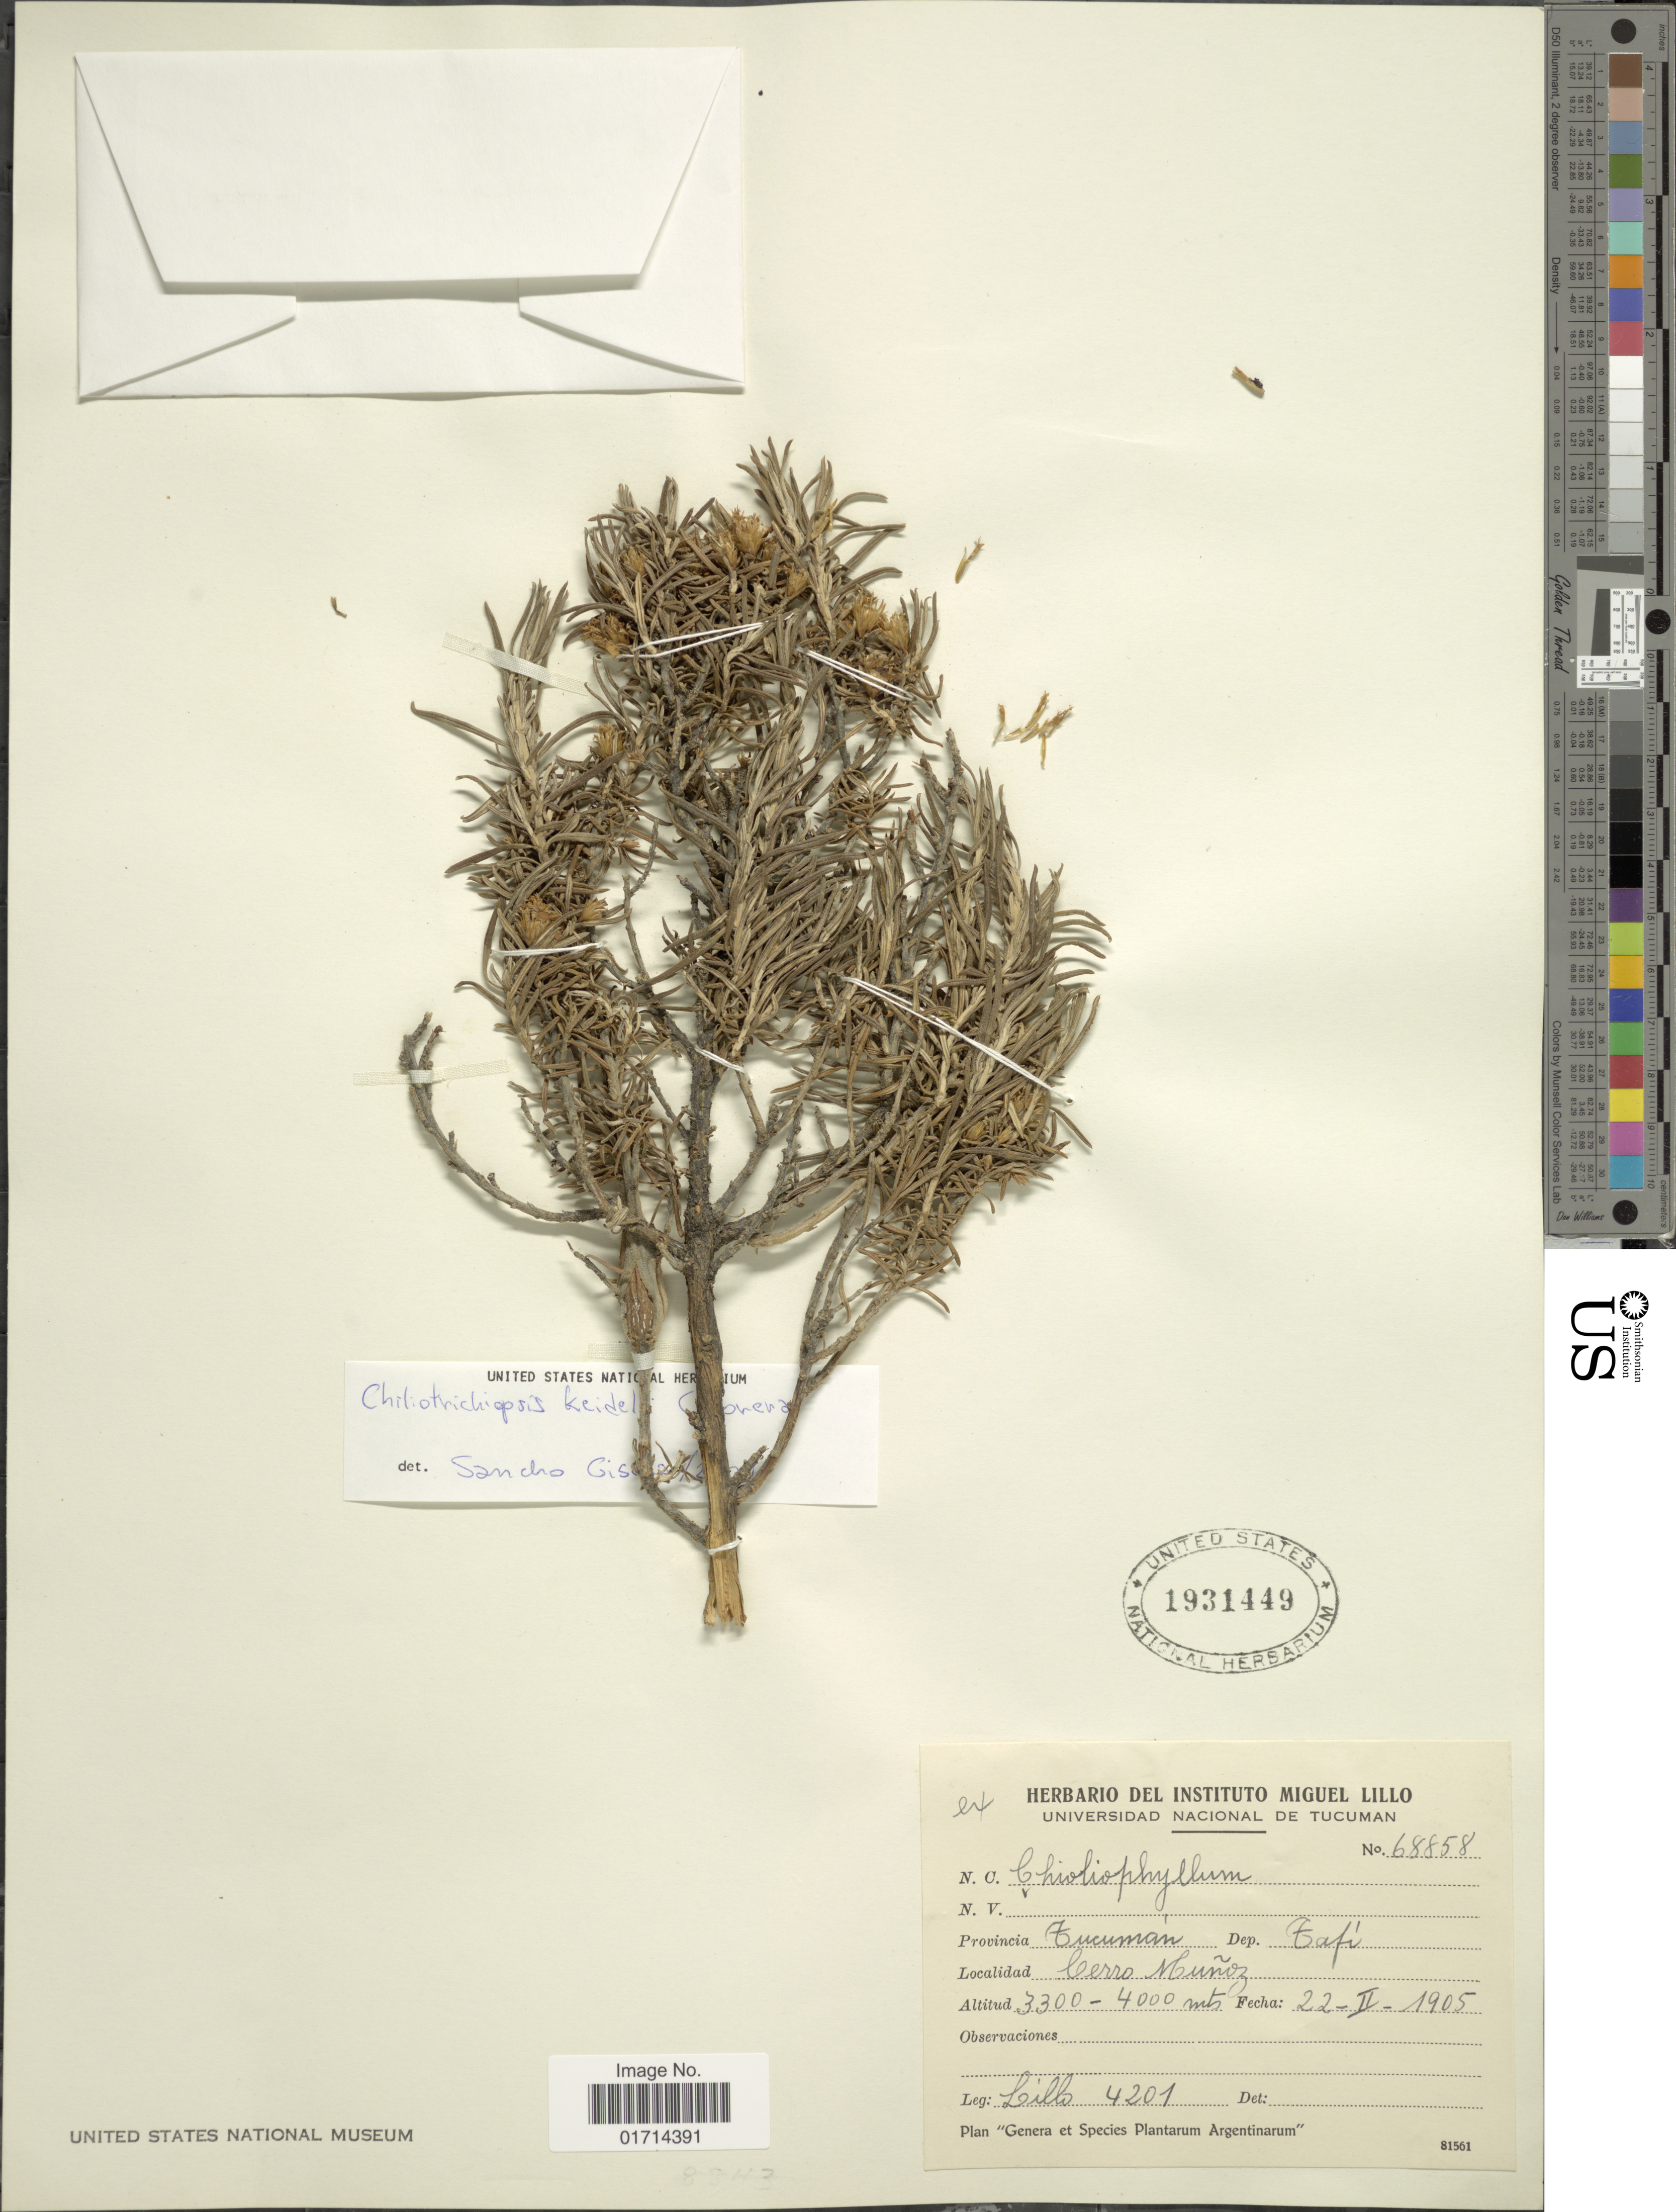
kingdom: Plantae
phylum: Tracheophyta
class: Magnoliopsida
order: Asterales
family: Asteraceae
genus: Chiliotrichiopsis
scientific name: Chiliotrichiopsis keideli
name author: Cabrera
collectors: -. Lillo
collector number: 4201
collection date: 1905-02-22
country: Argentina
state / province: Tucuman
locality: Dep. Tafi, Cerro Munoz.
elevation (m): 3300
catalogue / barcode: US 1931449